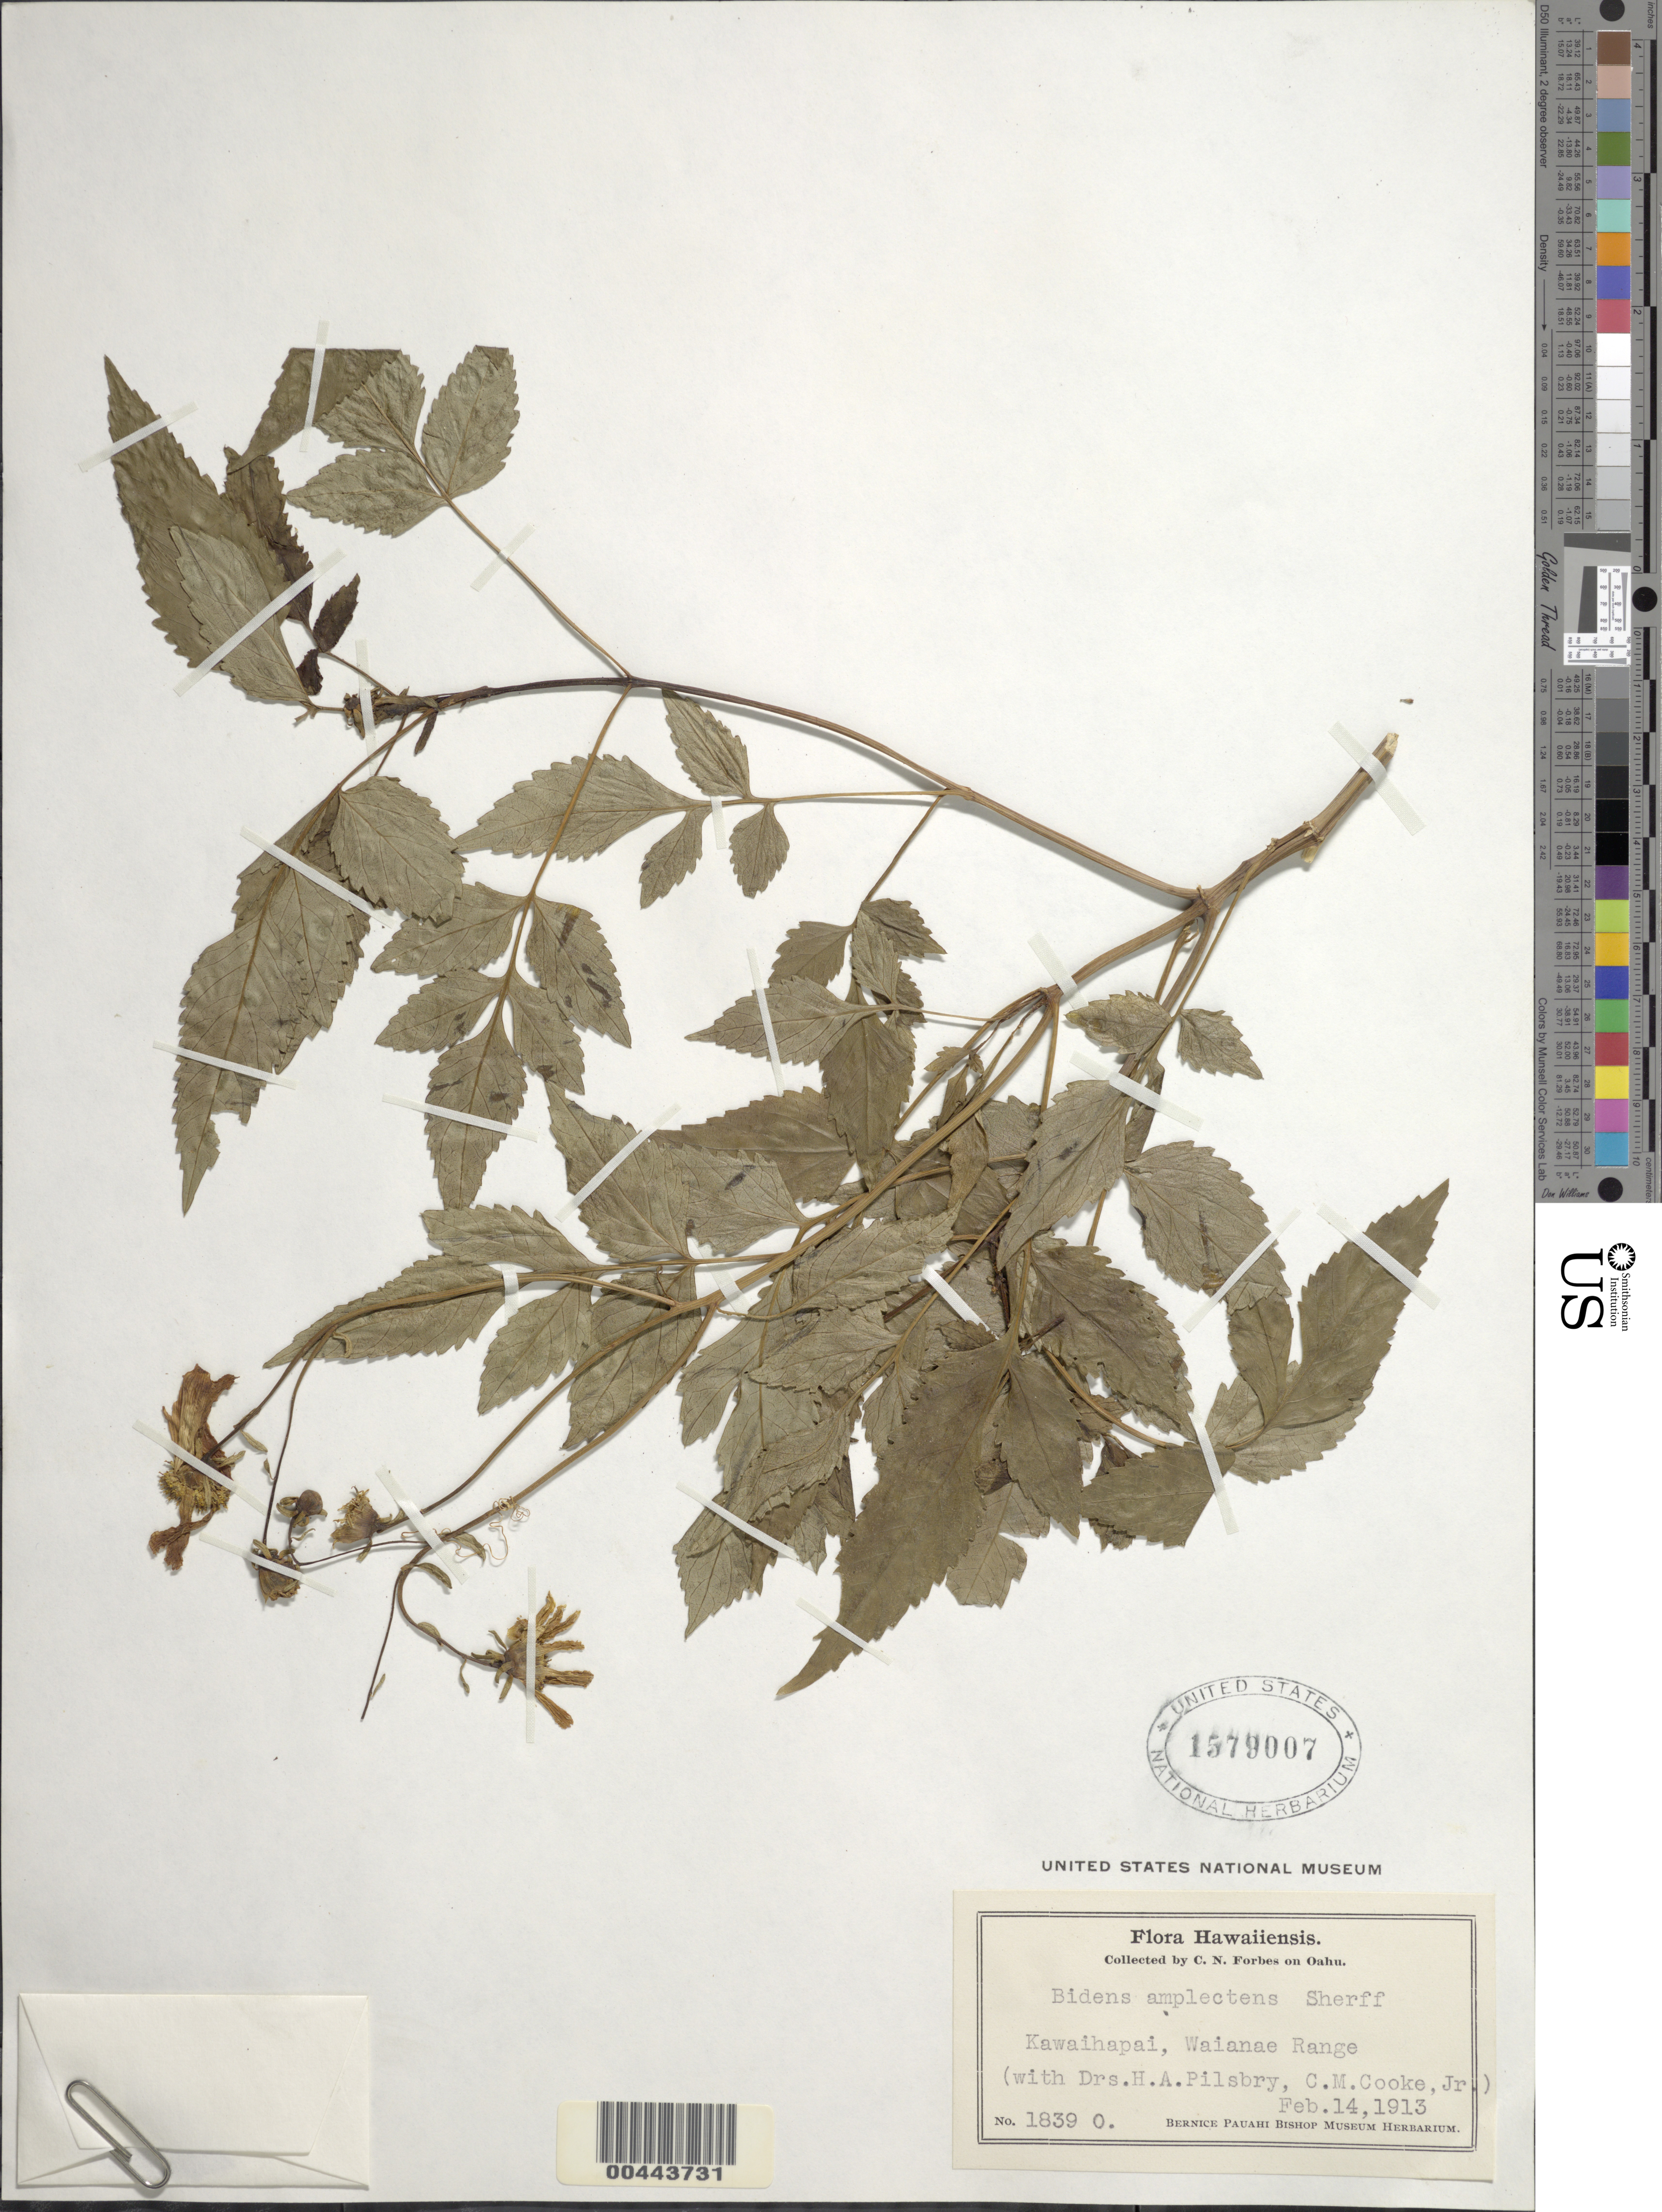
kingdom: Plantae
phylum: Tracheophyta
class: Magnoliopsida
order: Asterales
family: Asteraceae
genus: Bidens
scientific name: Bidens amplectens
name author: Sherff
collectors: C. N. Forbes, H. Pilsbury & C. M. Cooke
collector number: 1839.O.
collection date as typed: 14 Feb 1913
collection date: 1913-02-14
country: United States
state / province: Hawaii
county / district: Honolulu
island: Oahu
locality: Kawaihapai, Waianae Range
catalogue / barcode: US 1579007